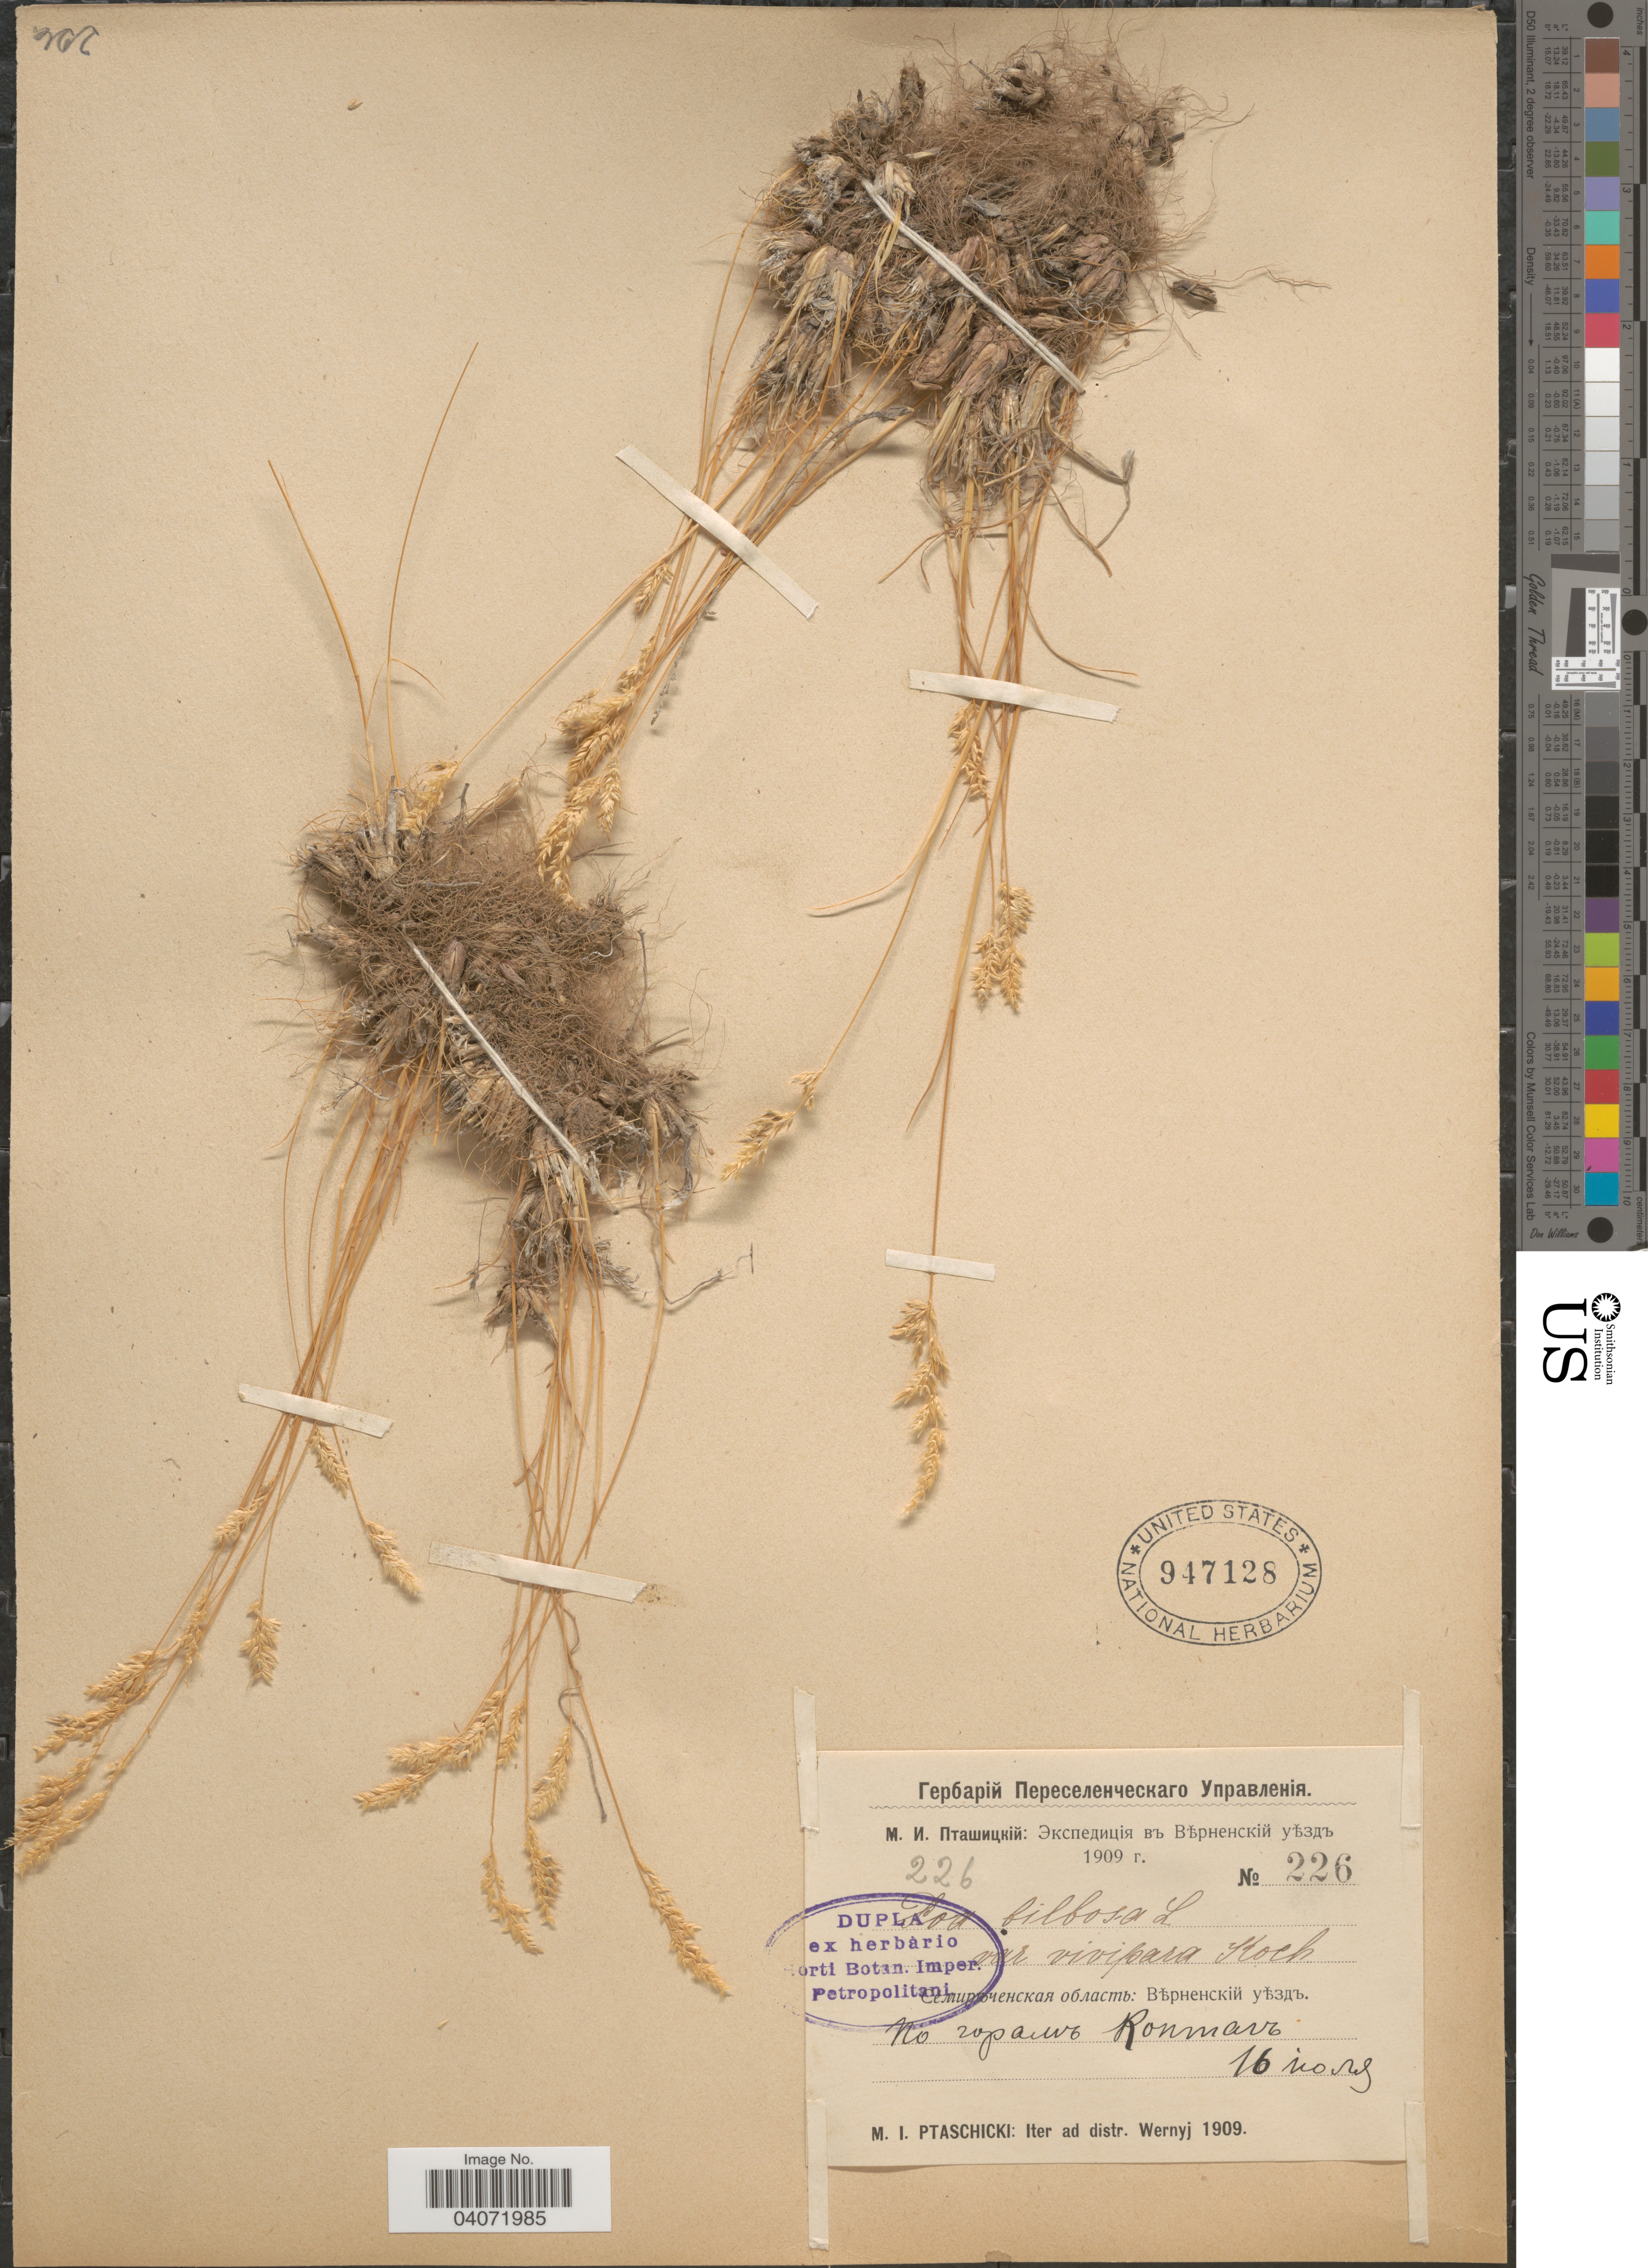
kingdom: Plantae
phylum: Tracheophyta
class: Liliopsida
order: Poales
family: Poaceae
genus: Poa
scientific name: Poa bulbosa subsp. bulbosa var. vivipara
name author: Koeler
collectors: M. Ptaschicki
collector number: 226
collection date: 1909-07-19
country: Kazakhstan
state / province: Almaty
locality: Iter ad distr. Wernyj 1909. Mts Koptag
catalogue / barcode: US 947128